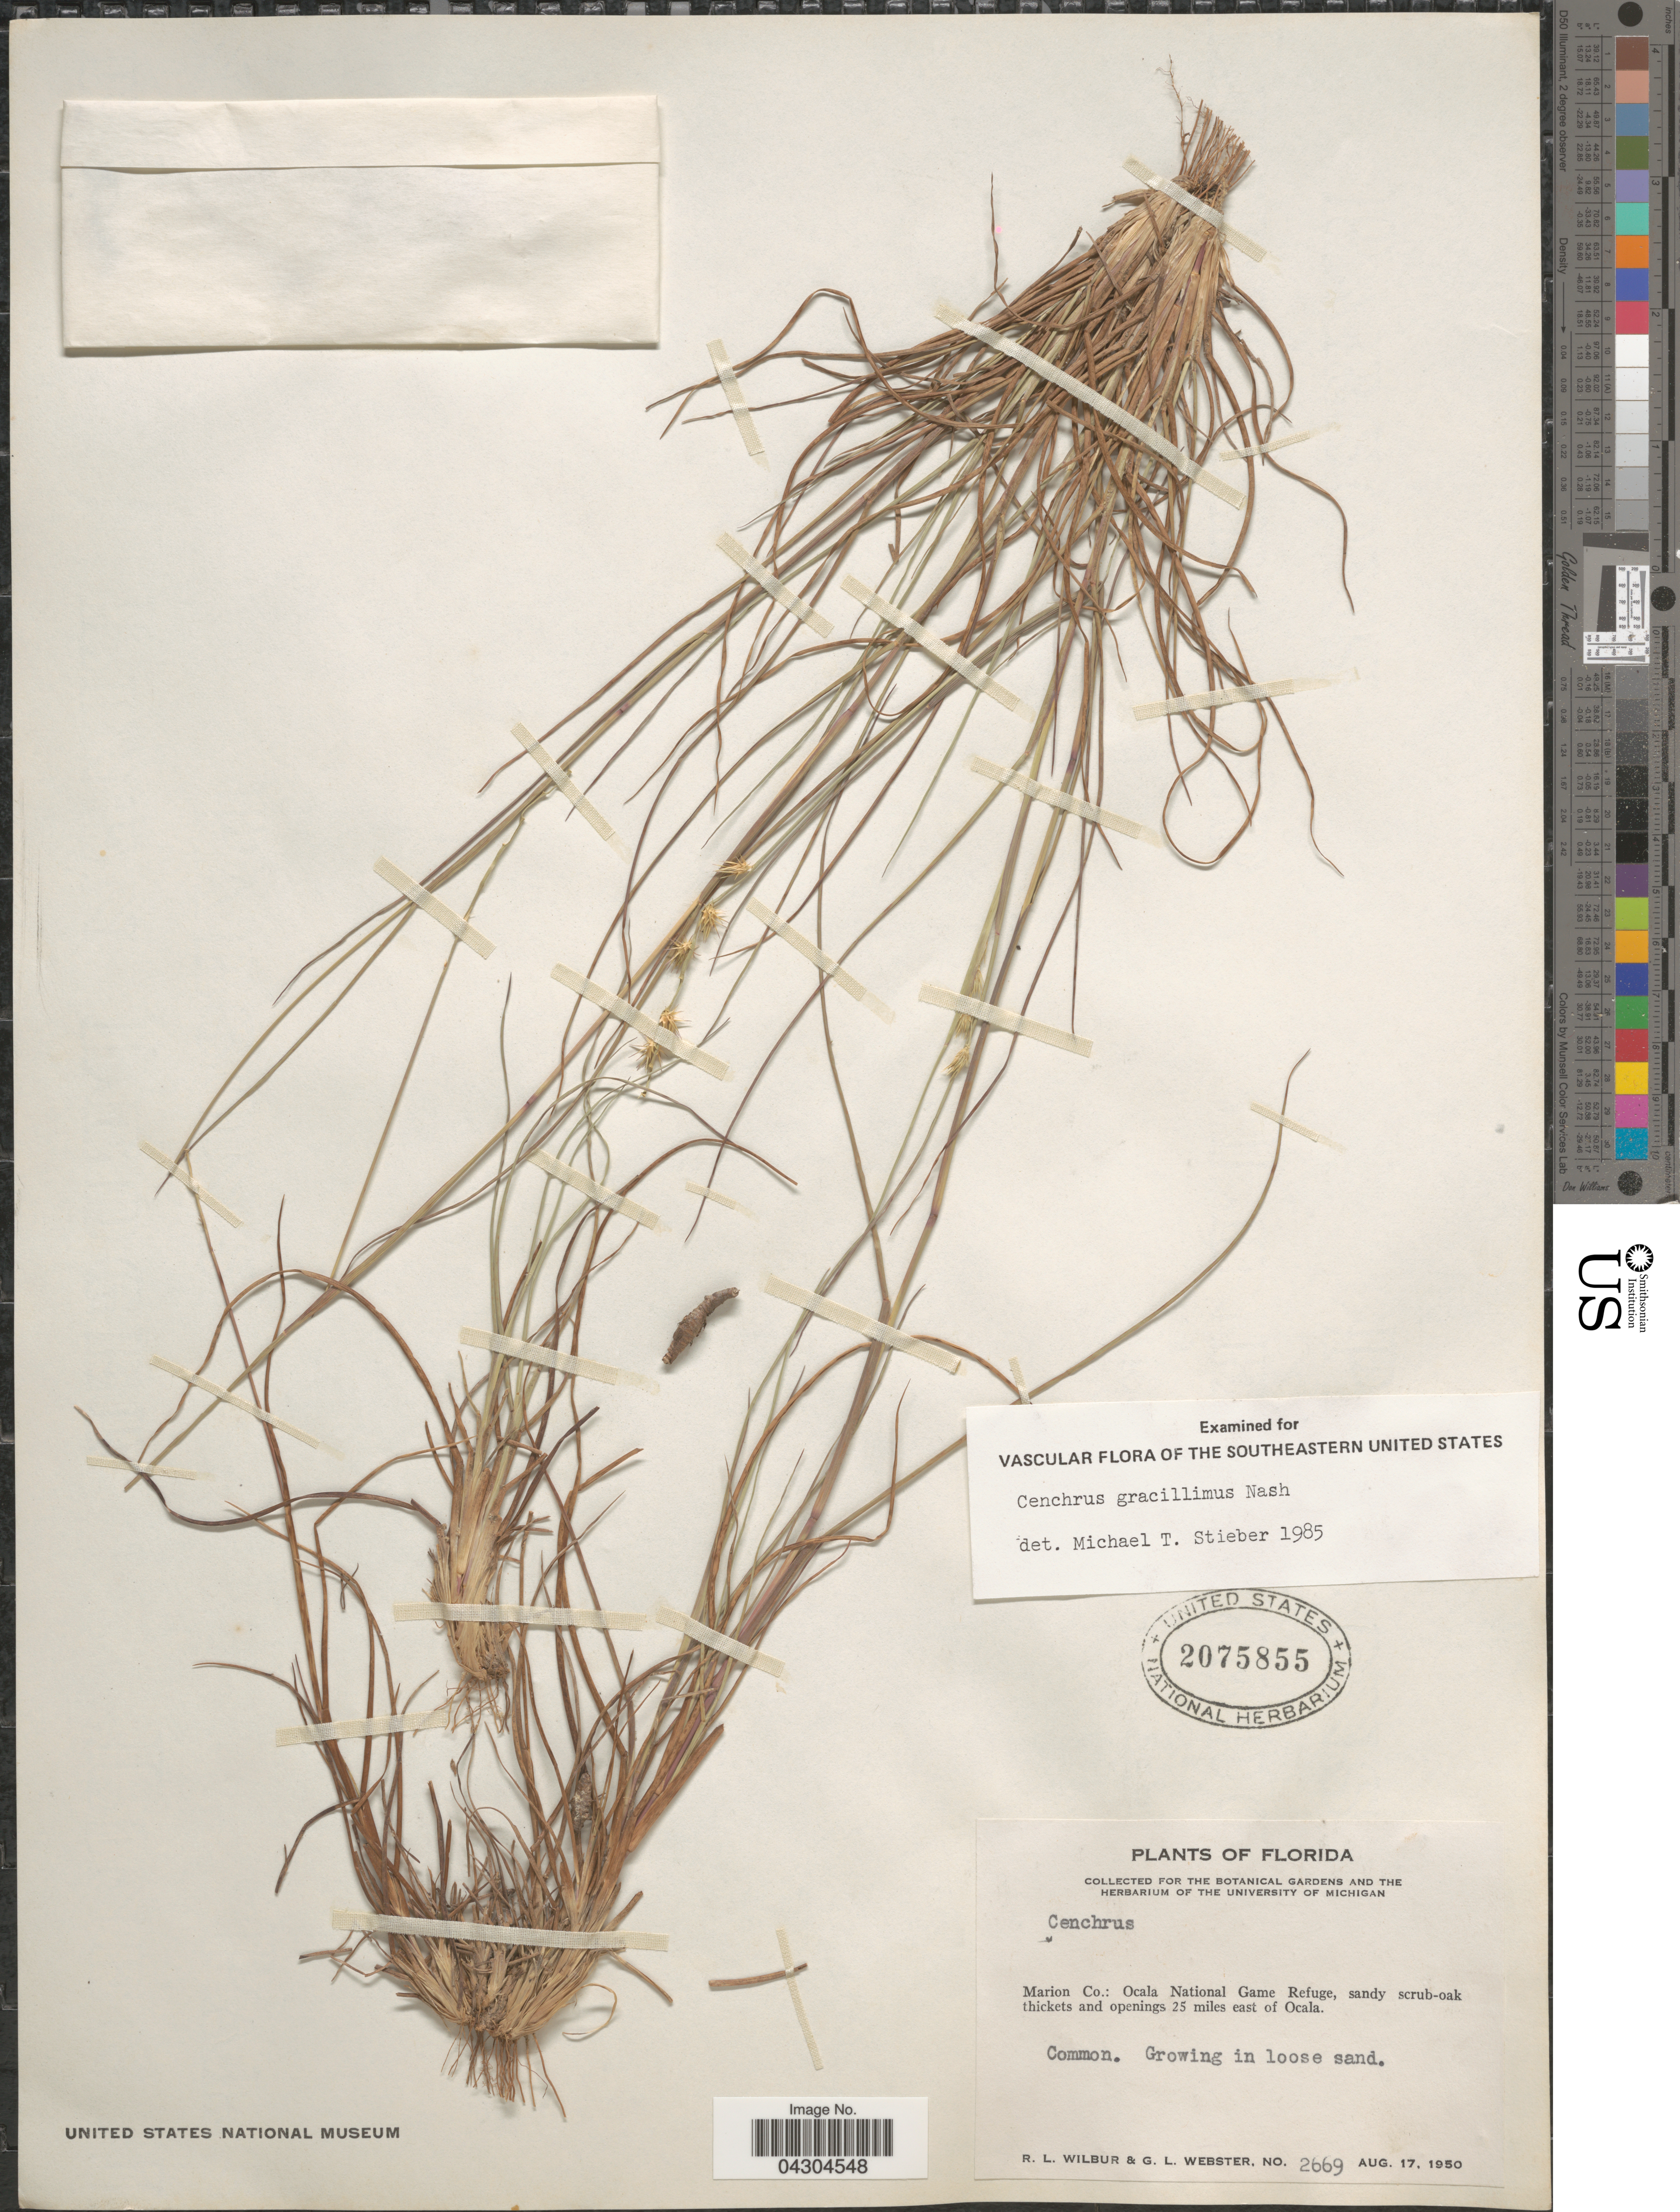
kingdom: Plantae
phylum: Tracheophyta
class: Liliopsida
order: Poales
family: Poaceae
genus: Cenchrus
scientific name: Cenchrus gracillimus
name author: Nash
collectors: R. L. Wilbur & G. L. Webster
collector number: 2669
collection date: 1950-08-17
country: United States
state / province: Florida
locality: Marion Co.: Ocala National Game Refuge, sandy scrub-oak thickets and openings 25 miles east of Ocala.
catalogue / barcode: US 2075855